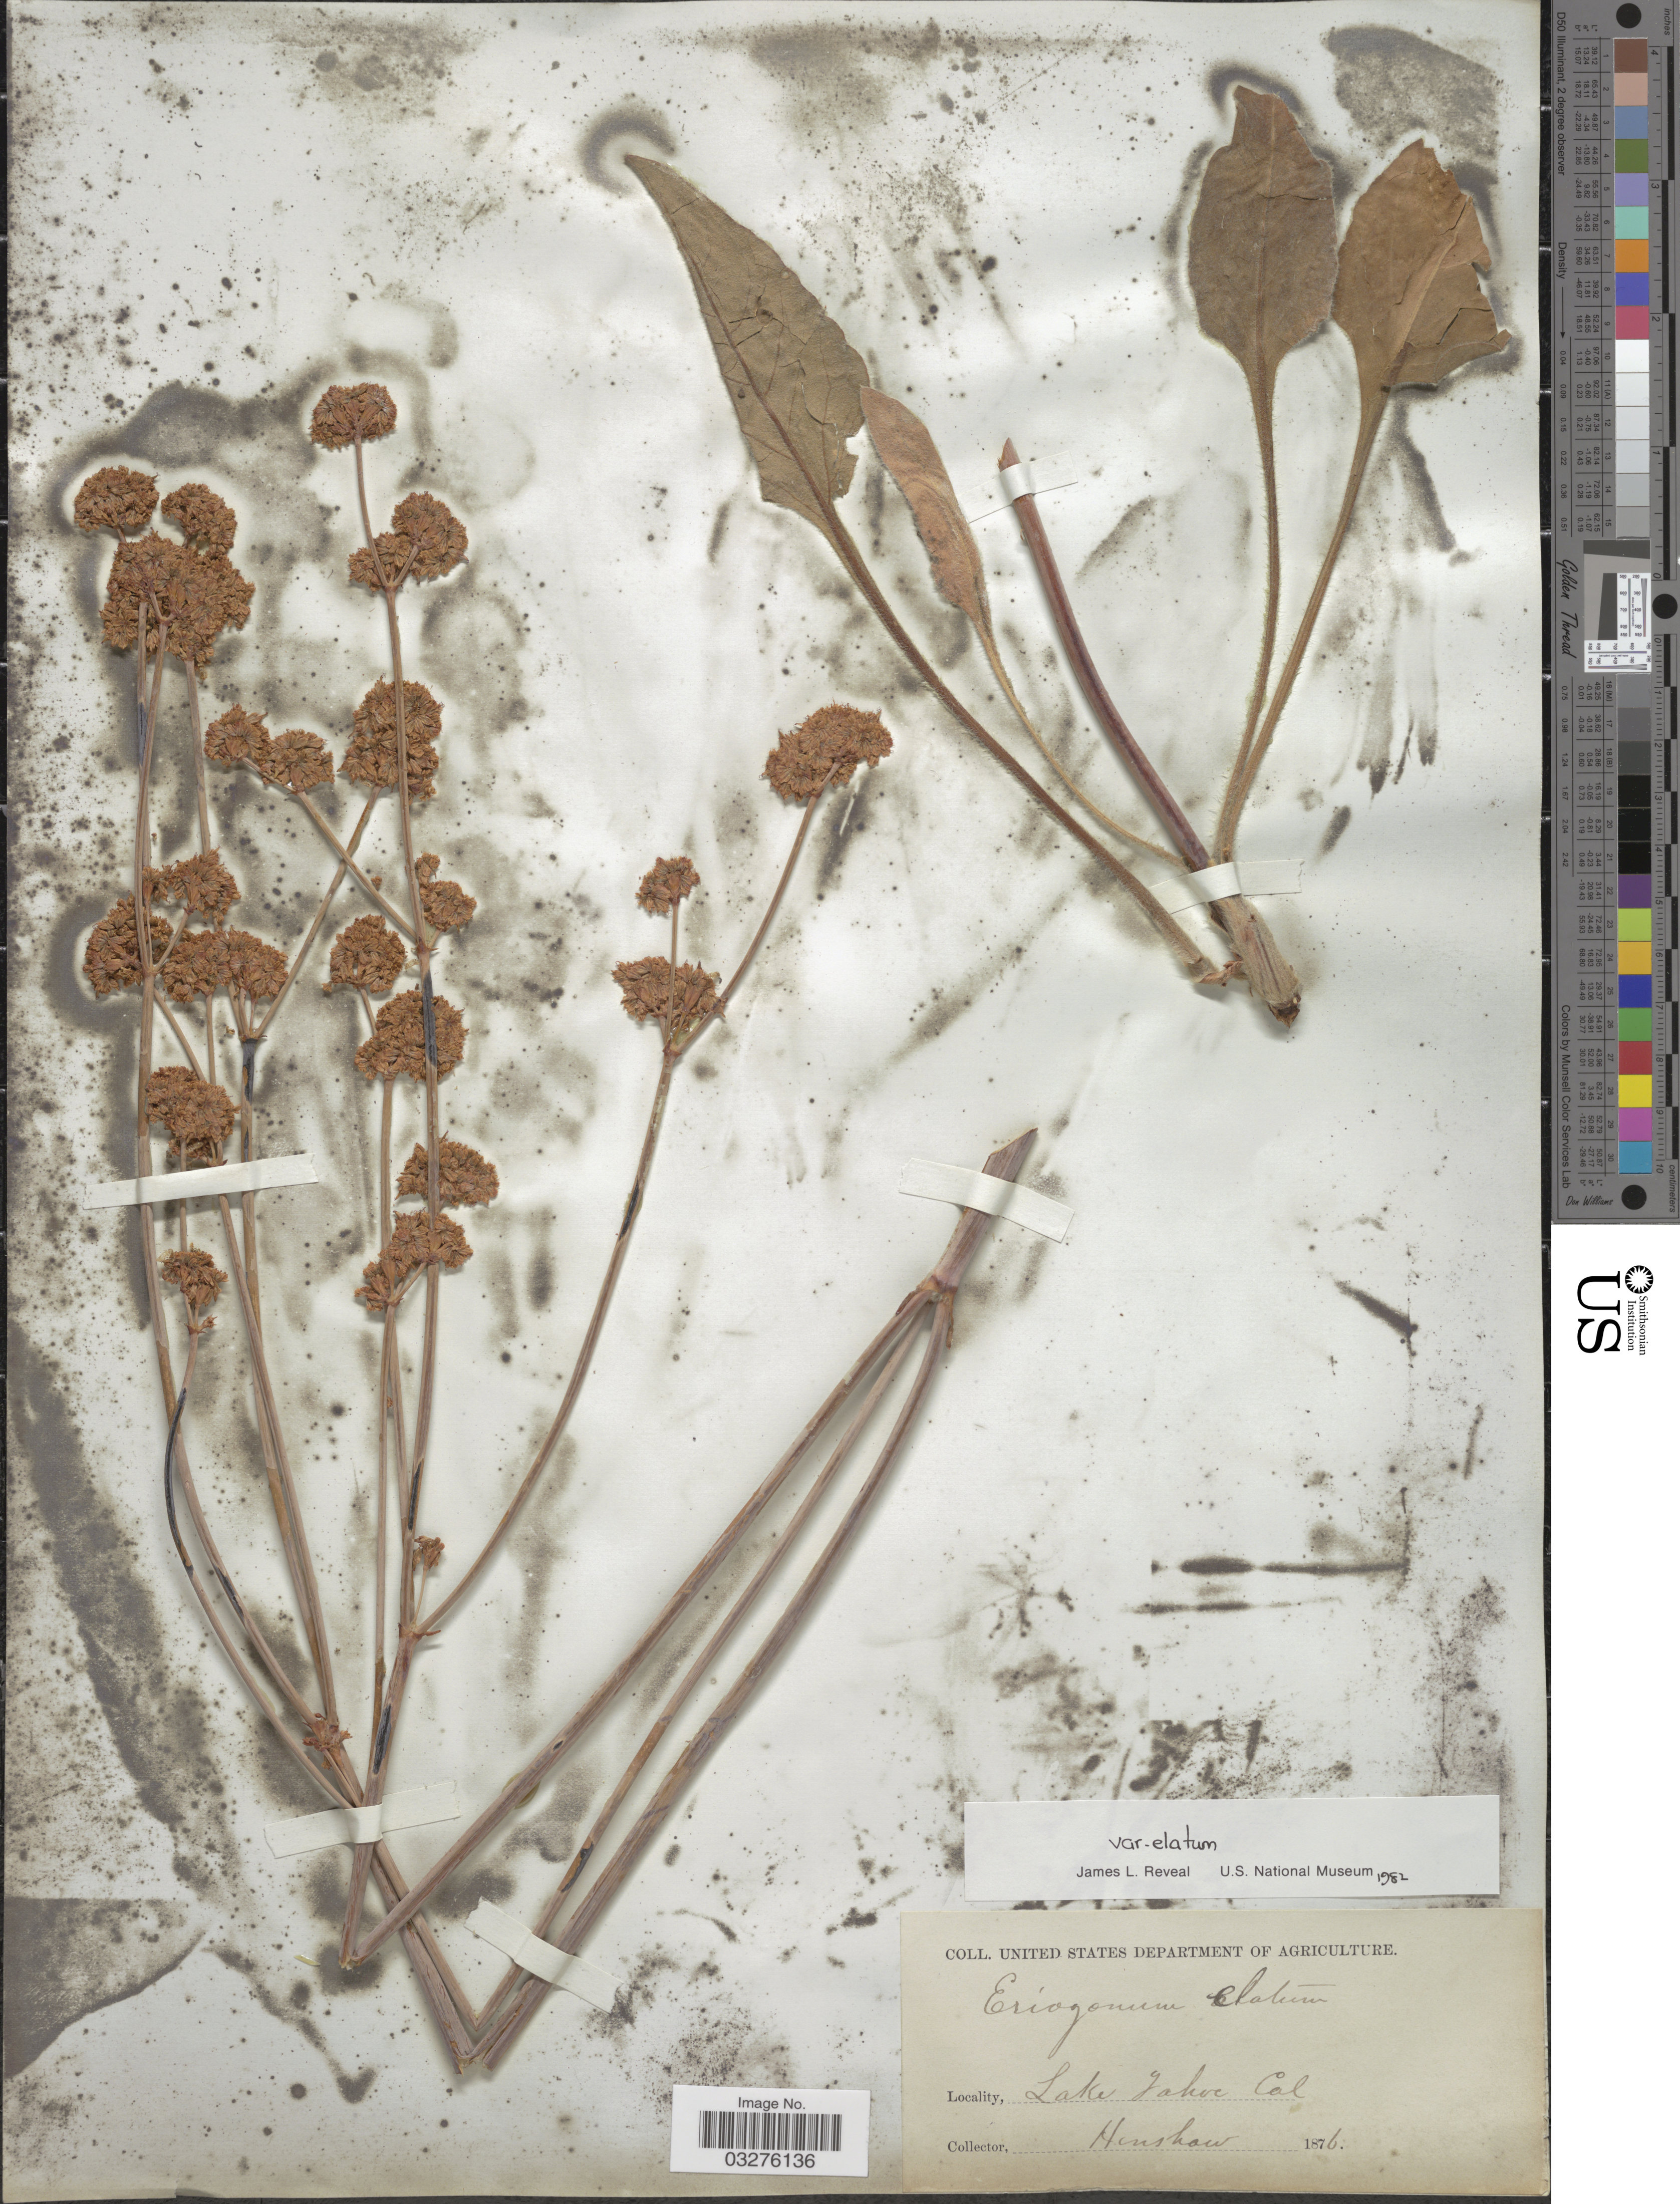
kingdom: Plantae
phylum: Tracheophyta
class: Magnoliopsida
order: Caryophyllales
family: Polygonaceae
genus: Eriogonum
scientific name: Eriogonum elatum var. elatum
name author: Douglas ex Benth.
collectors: Henshaw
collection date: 1876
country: United States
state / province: California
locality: Lake Tahoe.